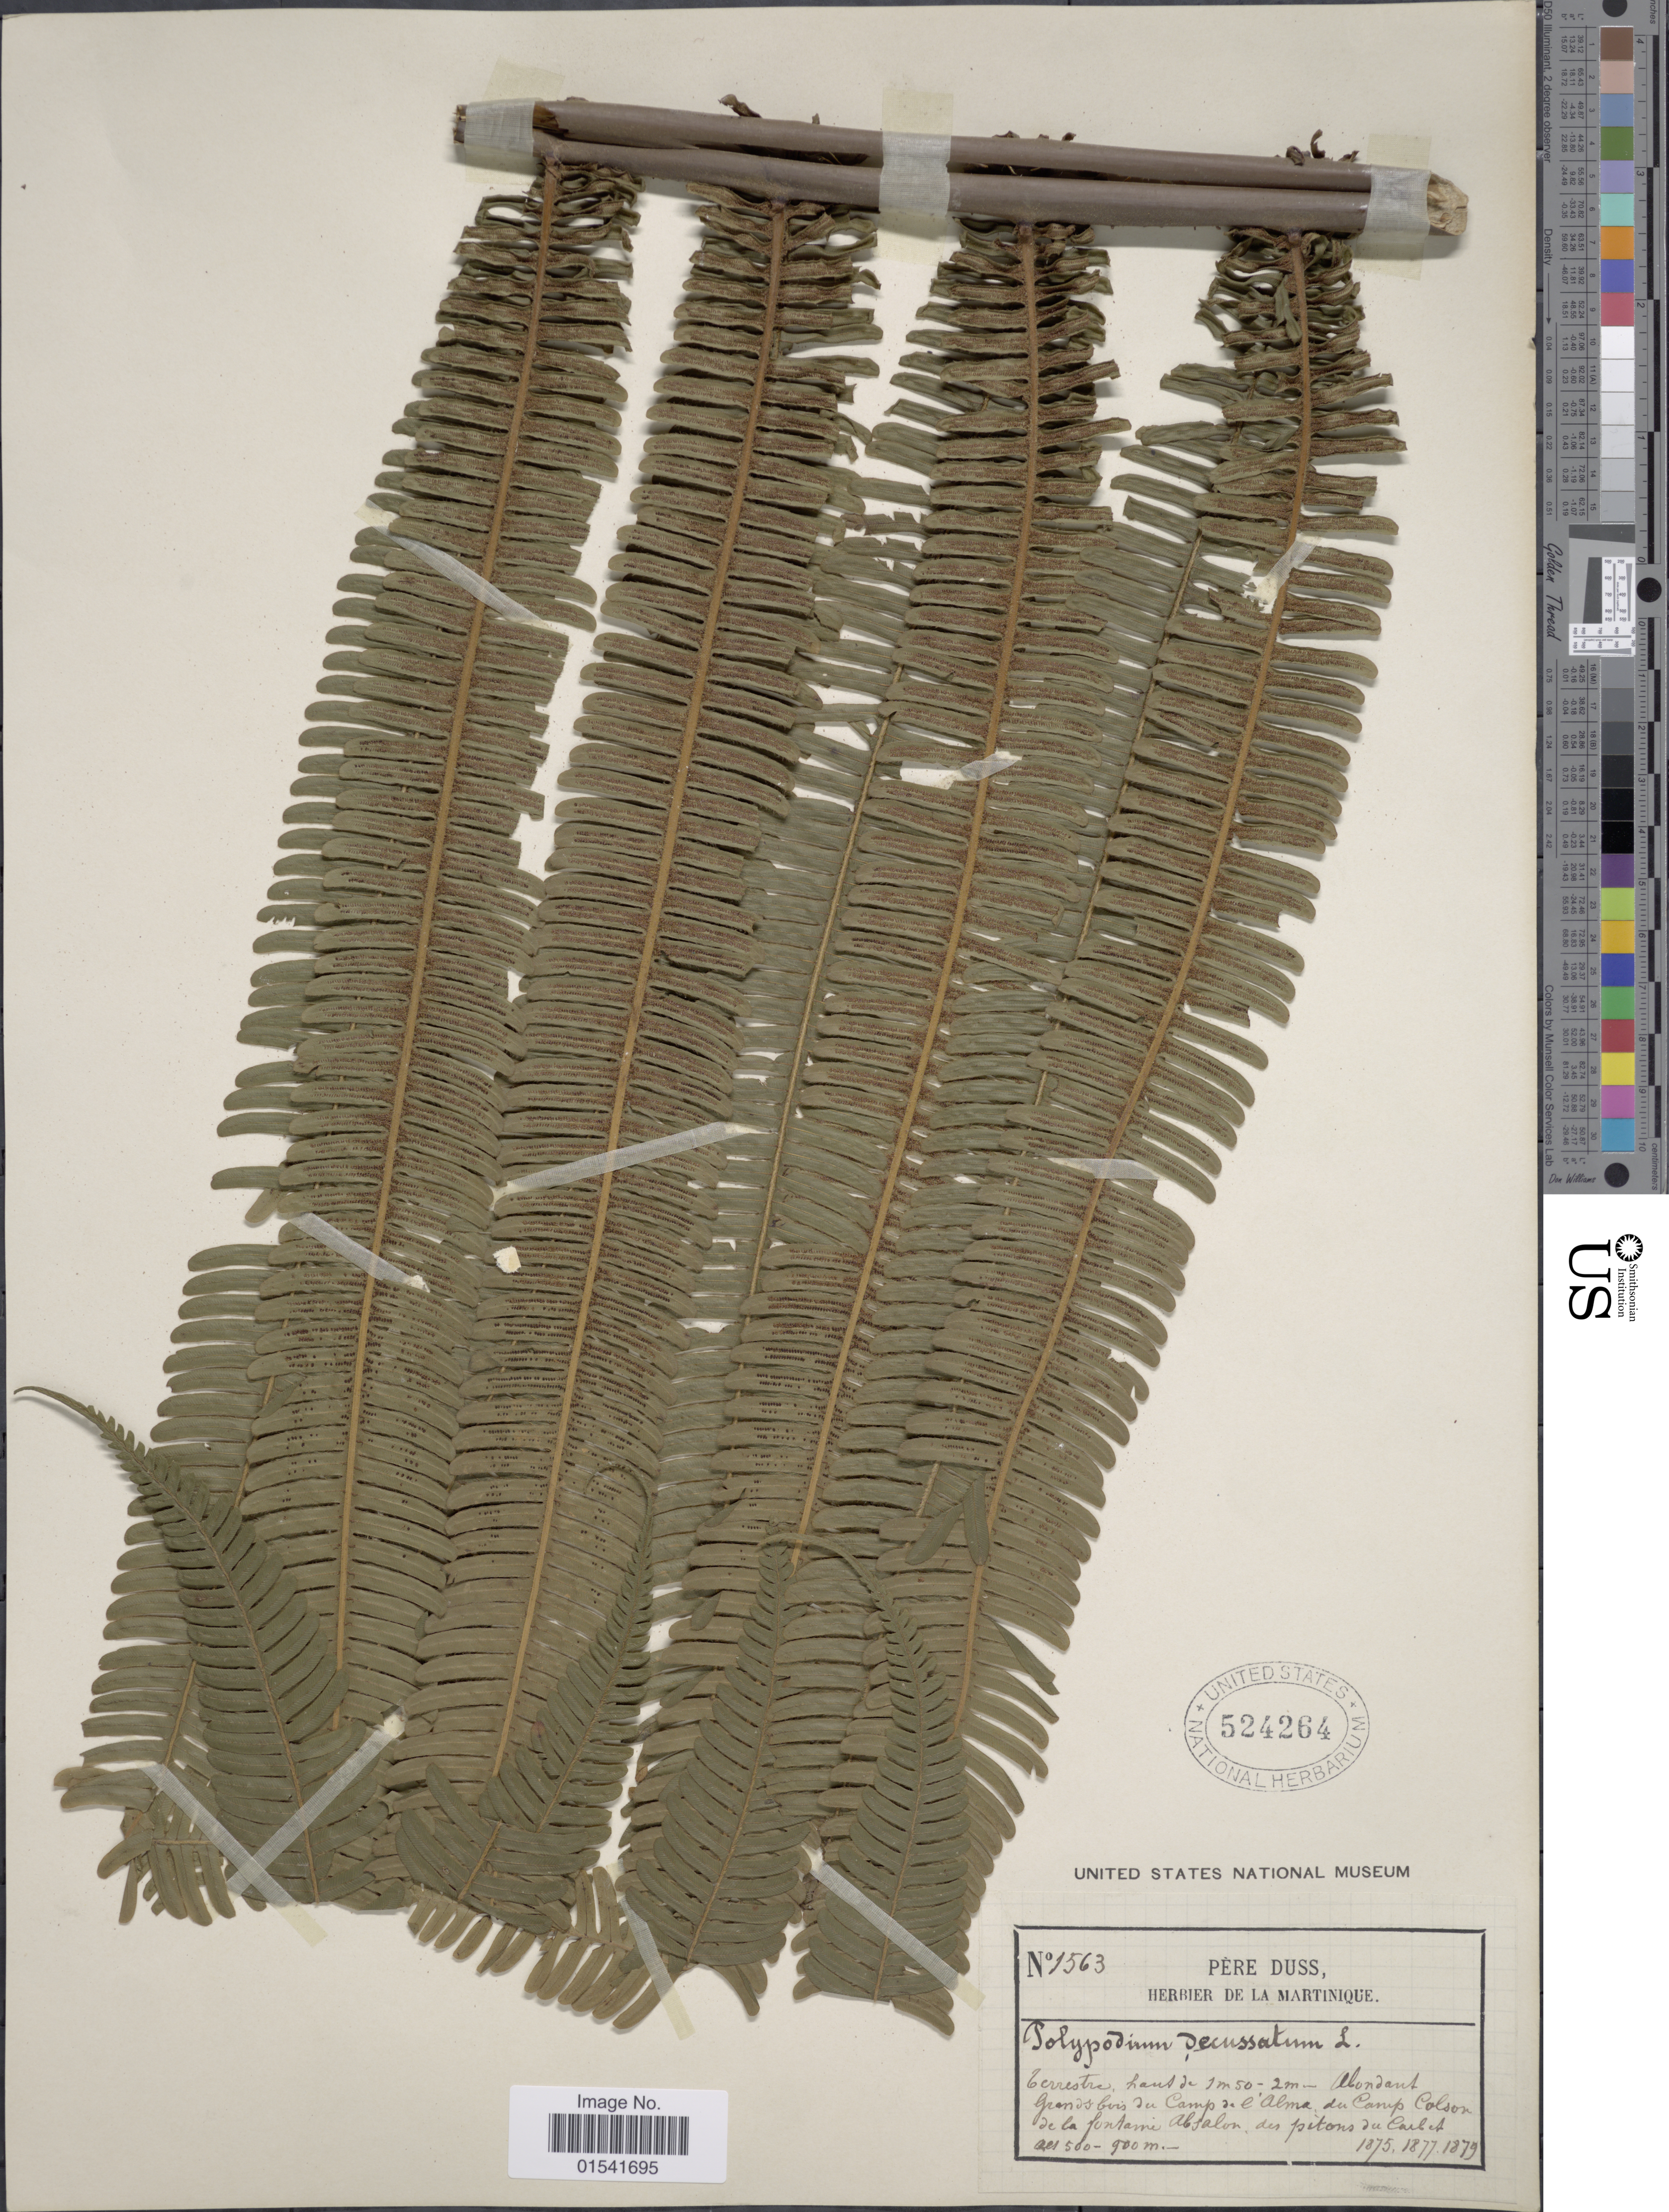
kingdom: Plantae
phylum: Tracheophyta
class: Polypodiopsida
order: Polypodiales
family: Thelypteridaceae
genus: Steiropteris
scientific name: Steiropteris decussata (L.) comb. nov., ined. 2015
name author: (L.)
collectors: Père Duss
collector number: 1563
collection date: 1875/1879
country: Martinique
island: Martinique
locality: Abondant grands bois du Camp de l'Alma du Camp Colson de la fontaine Absalon des pitons du Carbet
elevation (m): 500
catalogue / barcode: US 524264